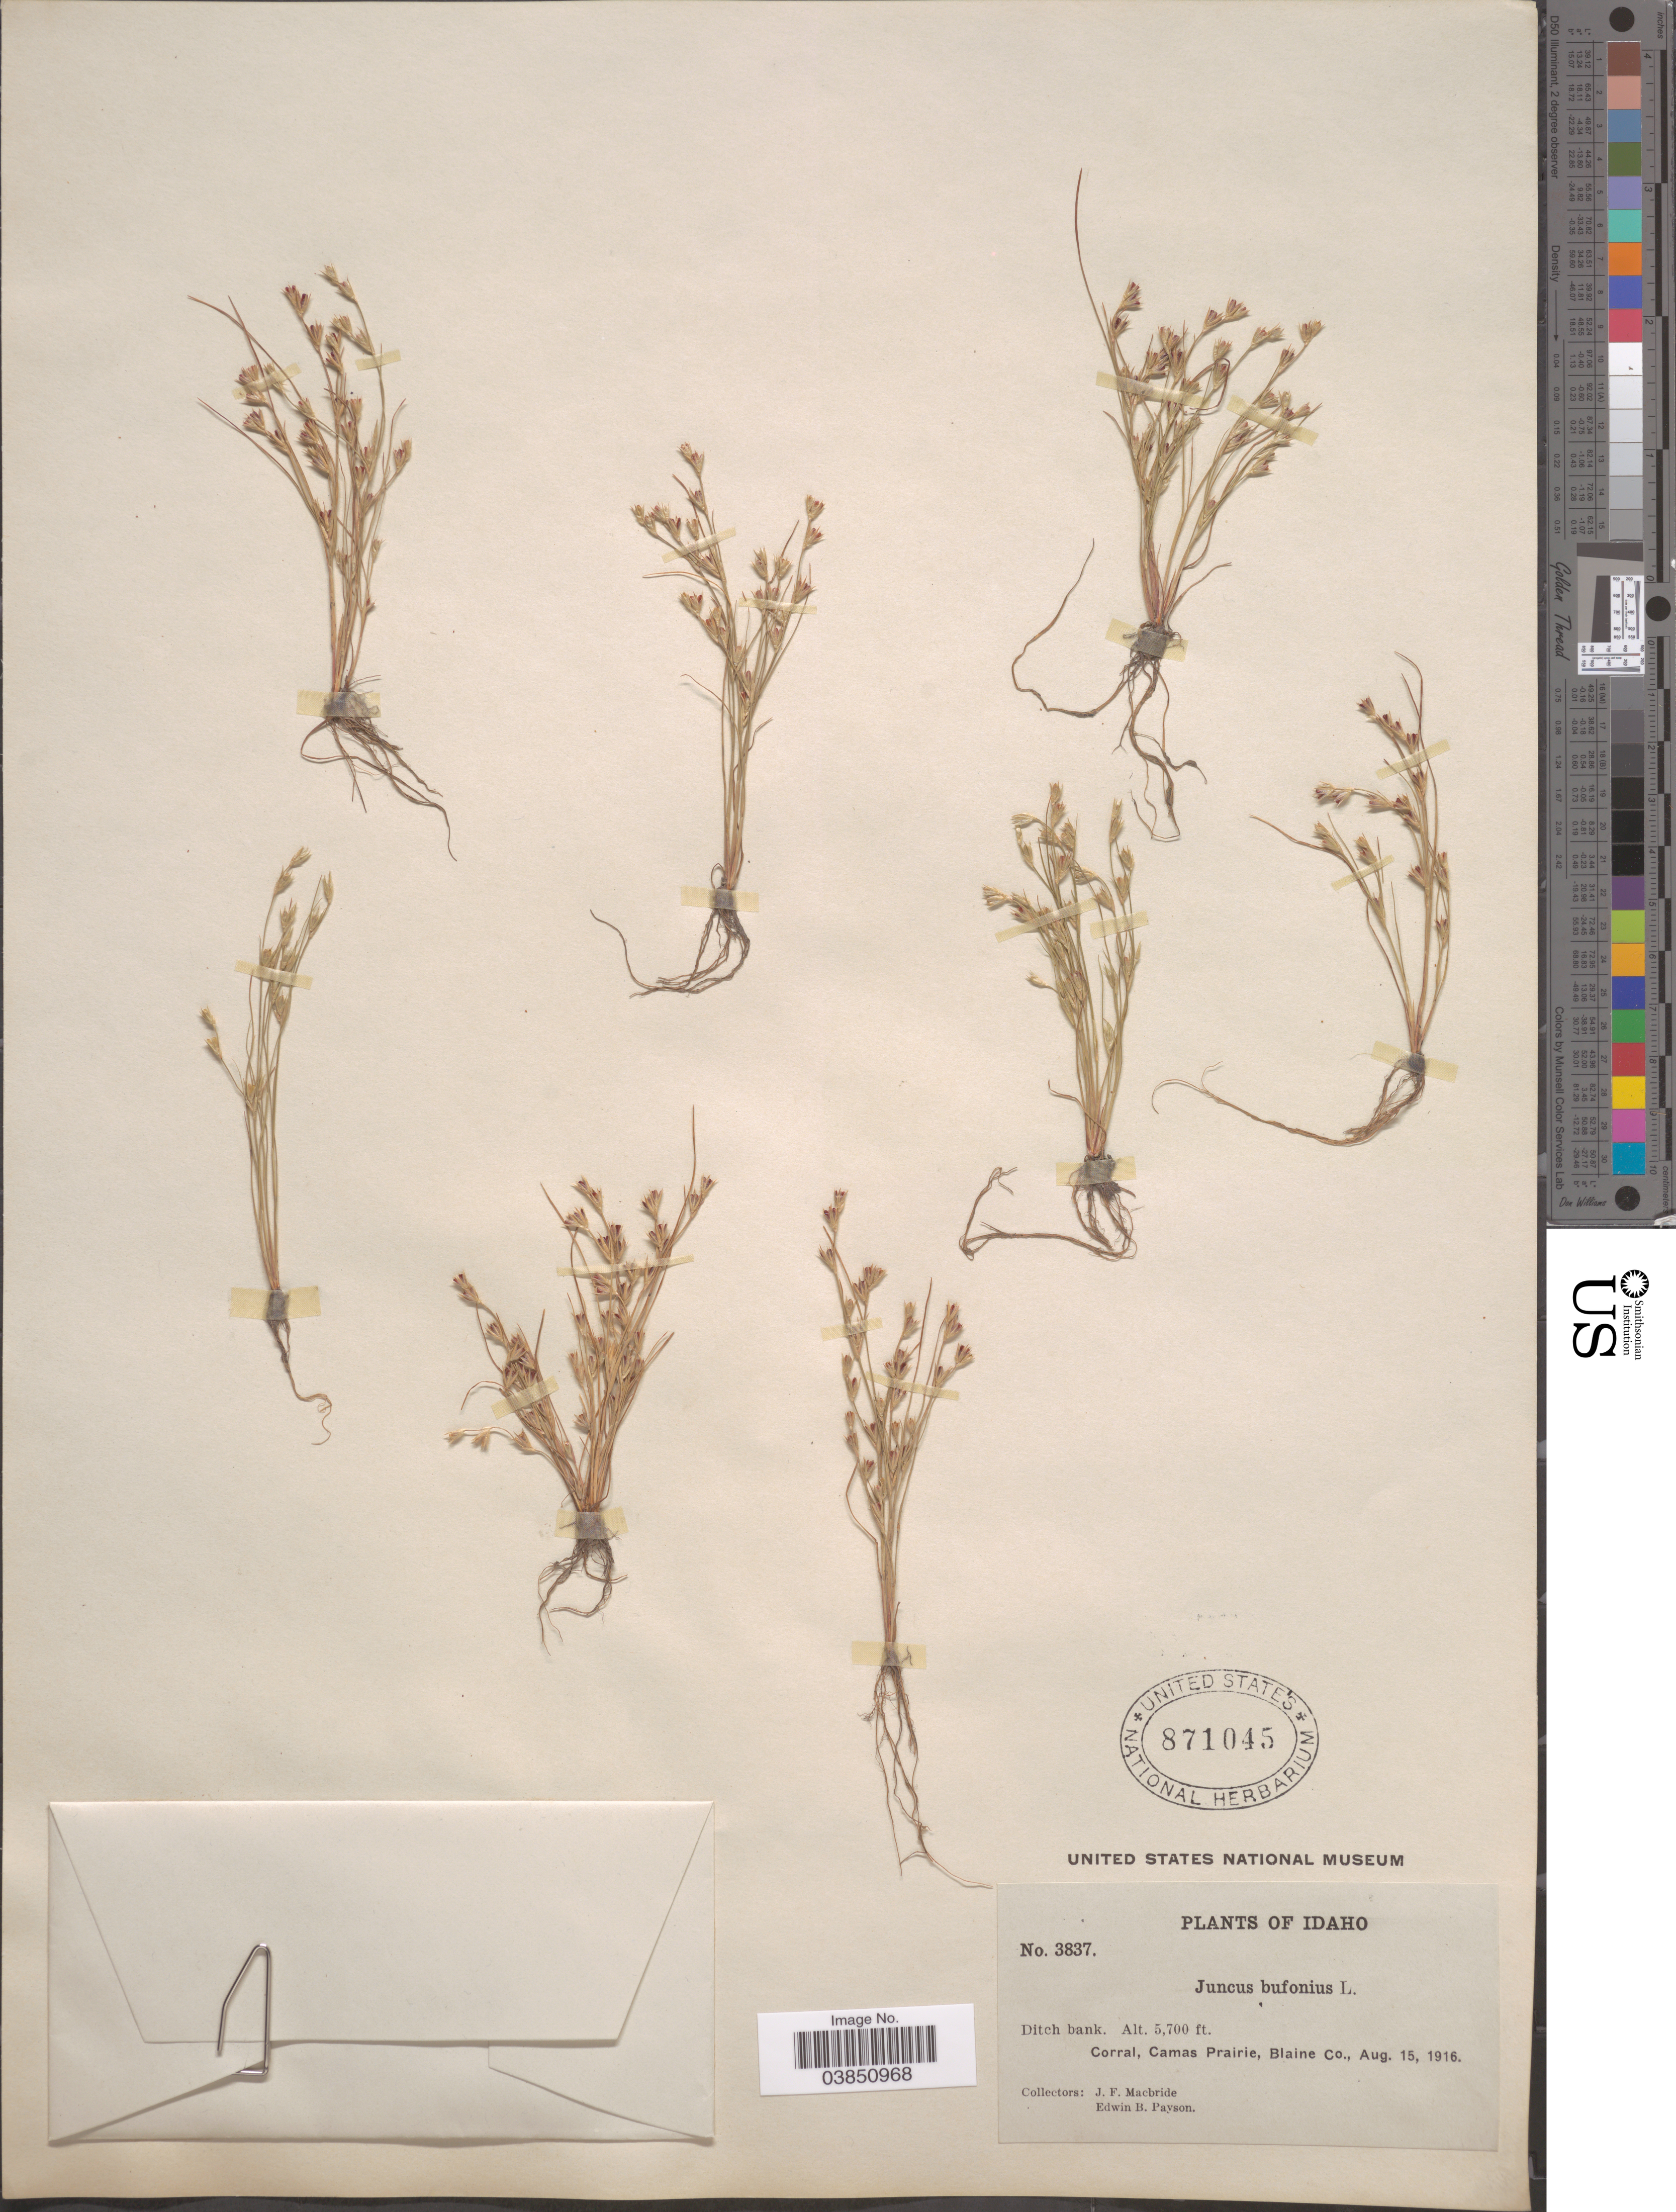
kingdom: Plantae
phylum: Tracheophyta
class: Liliopsida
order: Poales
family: Juncaceae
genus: Juncus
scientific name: Juncus bufonius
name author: L.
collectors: J. F. Macbride & E. B. Payson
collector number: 3837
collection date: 1916-08-15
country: United States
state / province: Idaho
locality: Corral, Camas Prairie, Blaine Co.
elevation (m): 1737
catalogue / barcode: US 871045